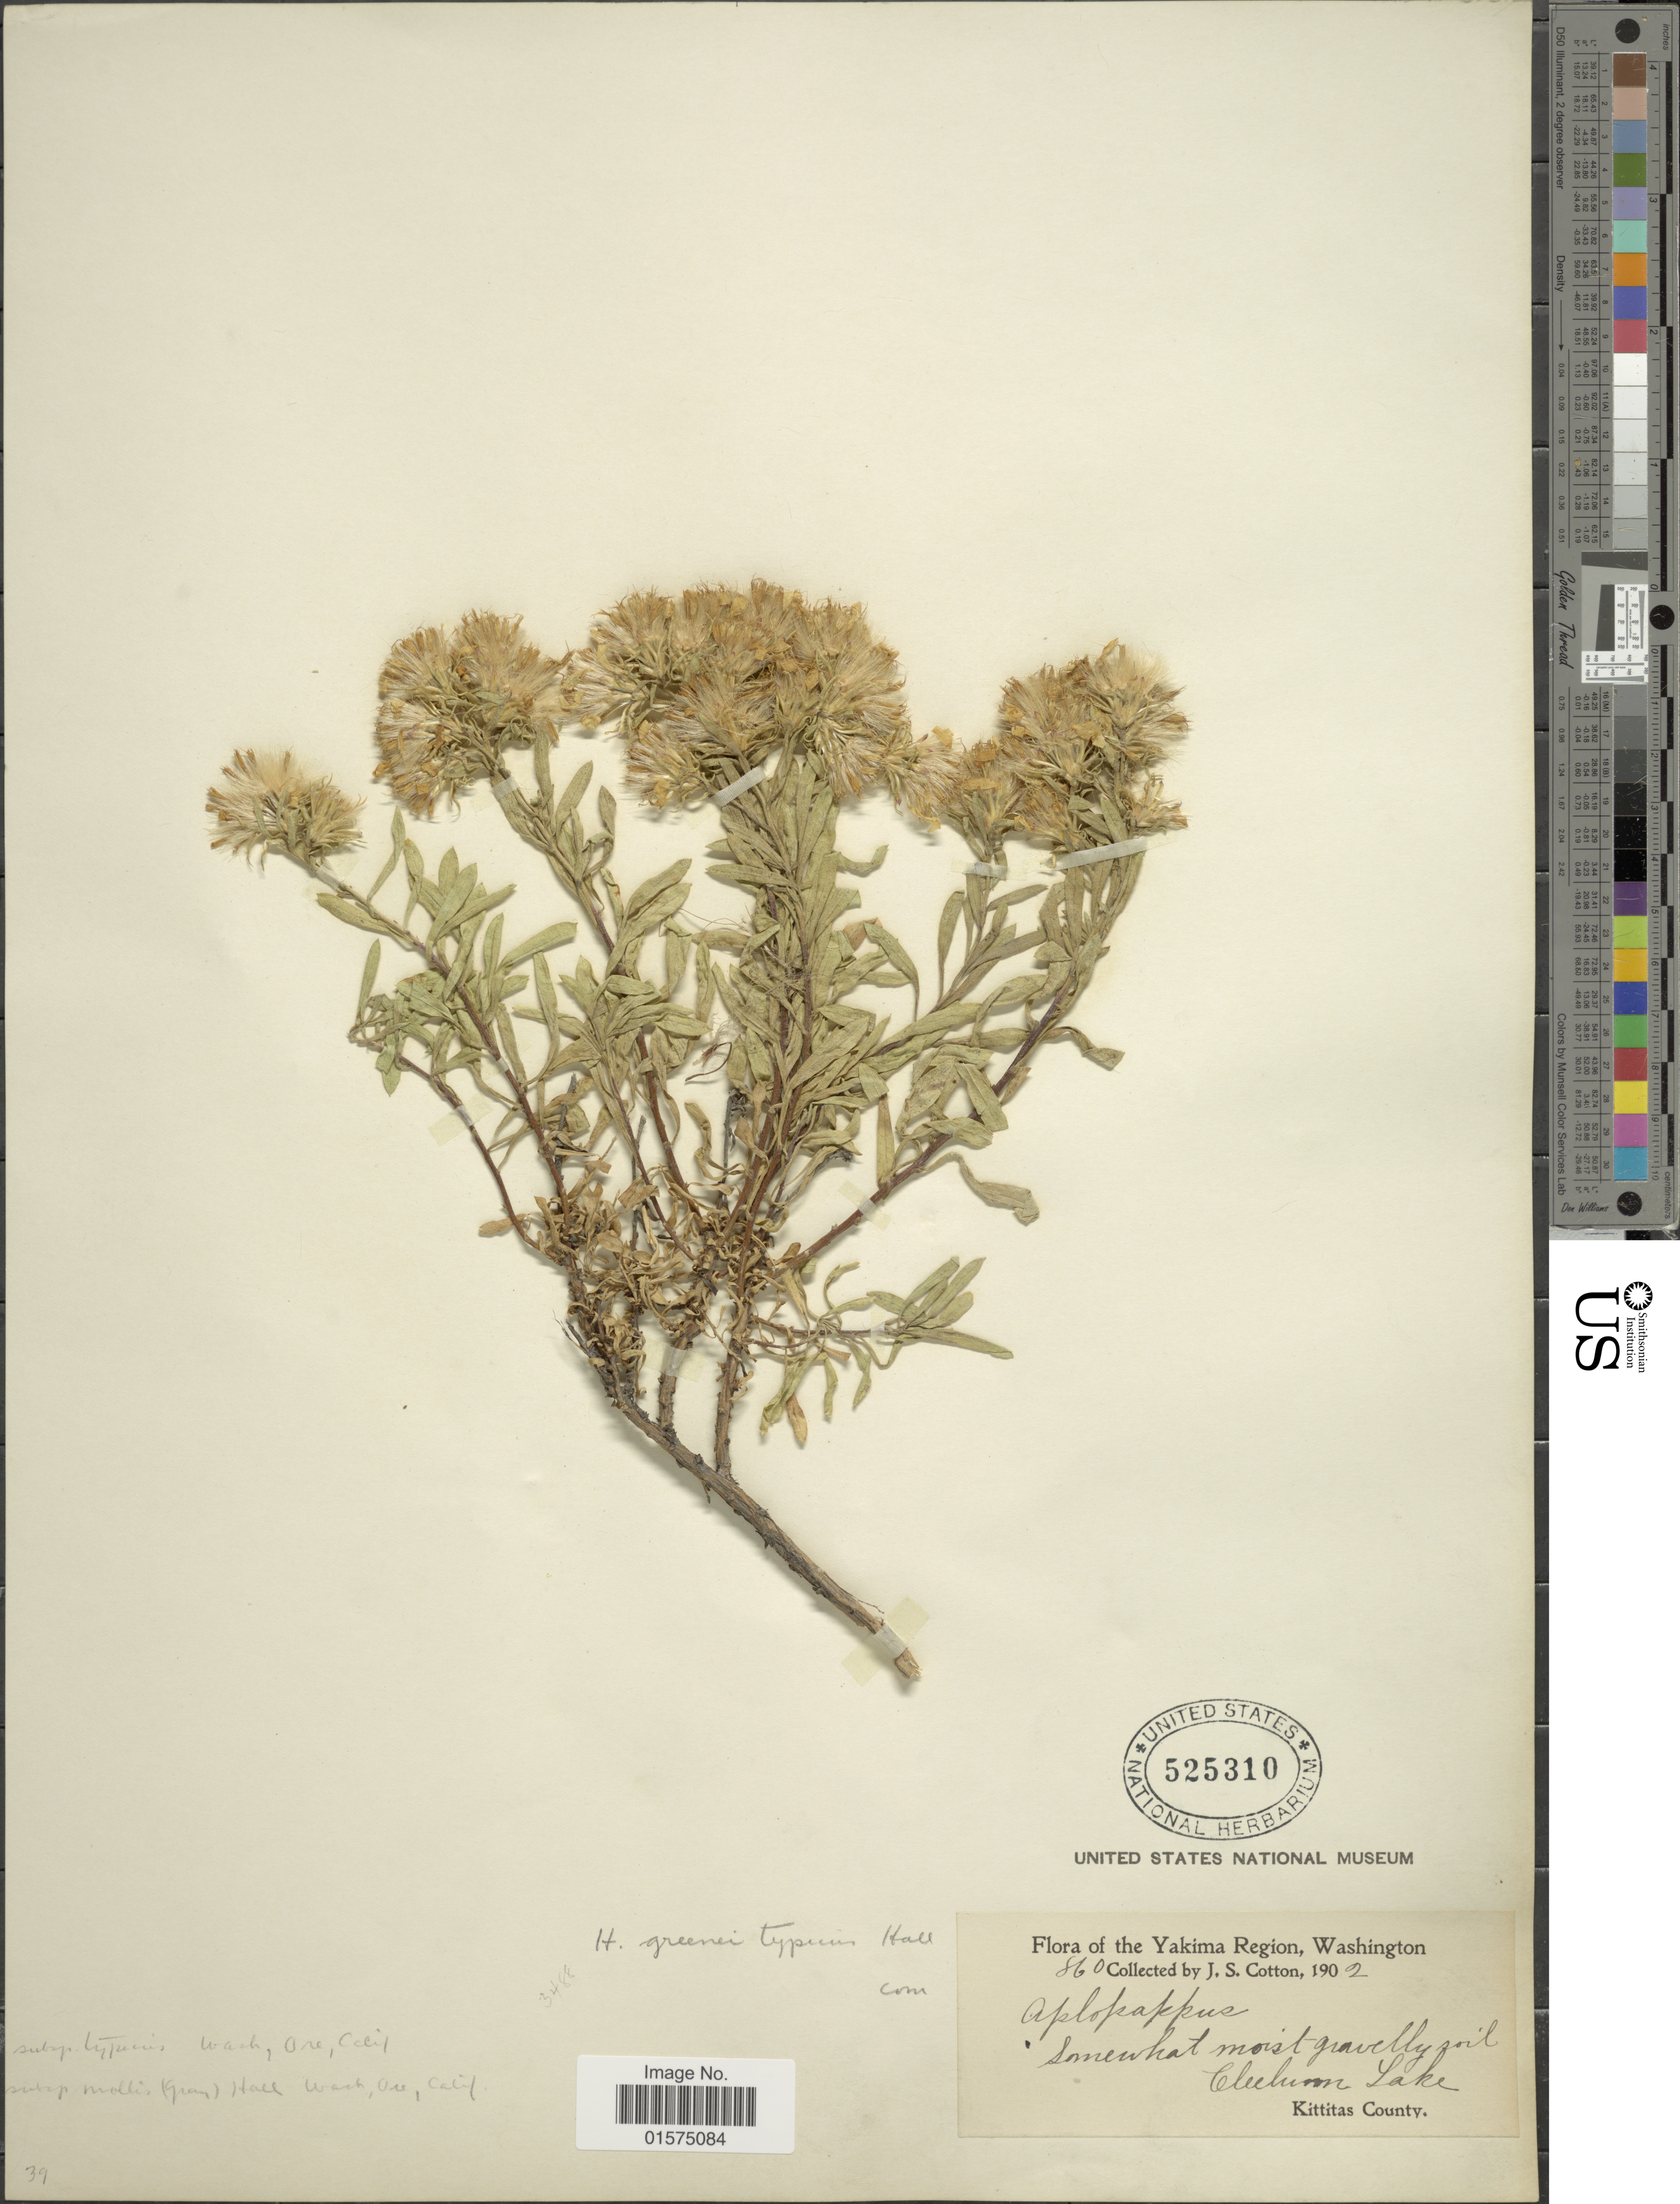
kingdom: Plantae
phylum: Tracheophyta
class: Magnoliopsida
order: Asterales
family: Asteraceae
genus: Ericameria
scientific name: Ericameria greenei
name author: (A. Gray) G.L. Nesom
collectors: J. S. Cotton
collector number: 860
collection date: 1902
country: United States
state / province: Washington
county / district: Kittitas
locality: Yakima Region. Clulumn Lake. Kittitas County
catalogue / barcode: US 525310